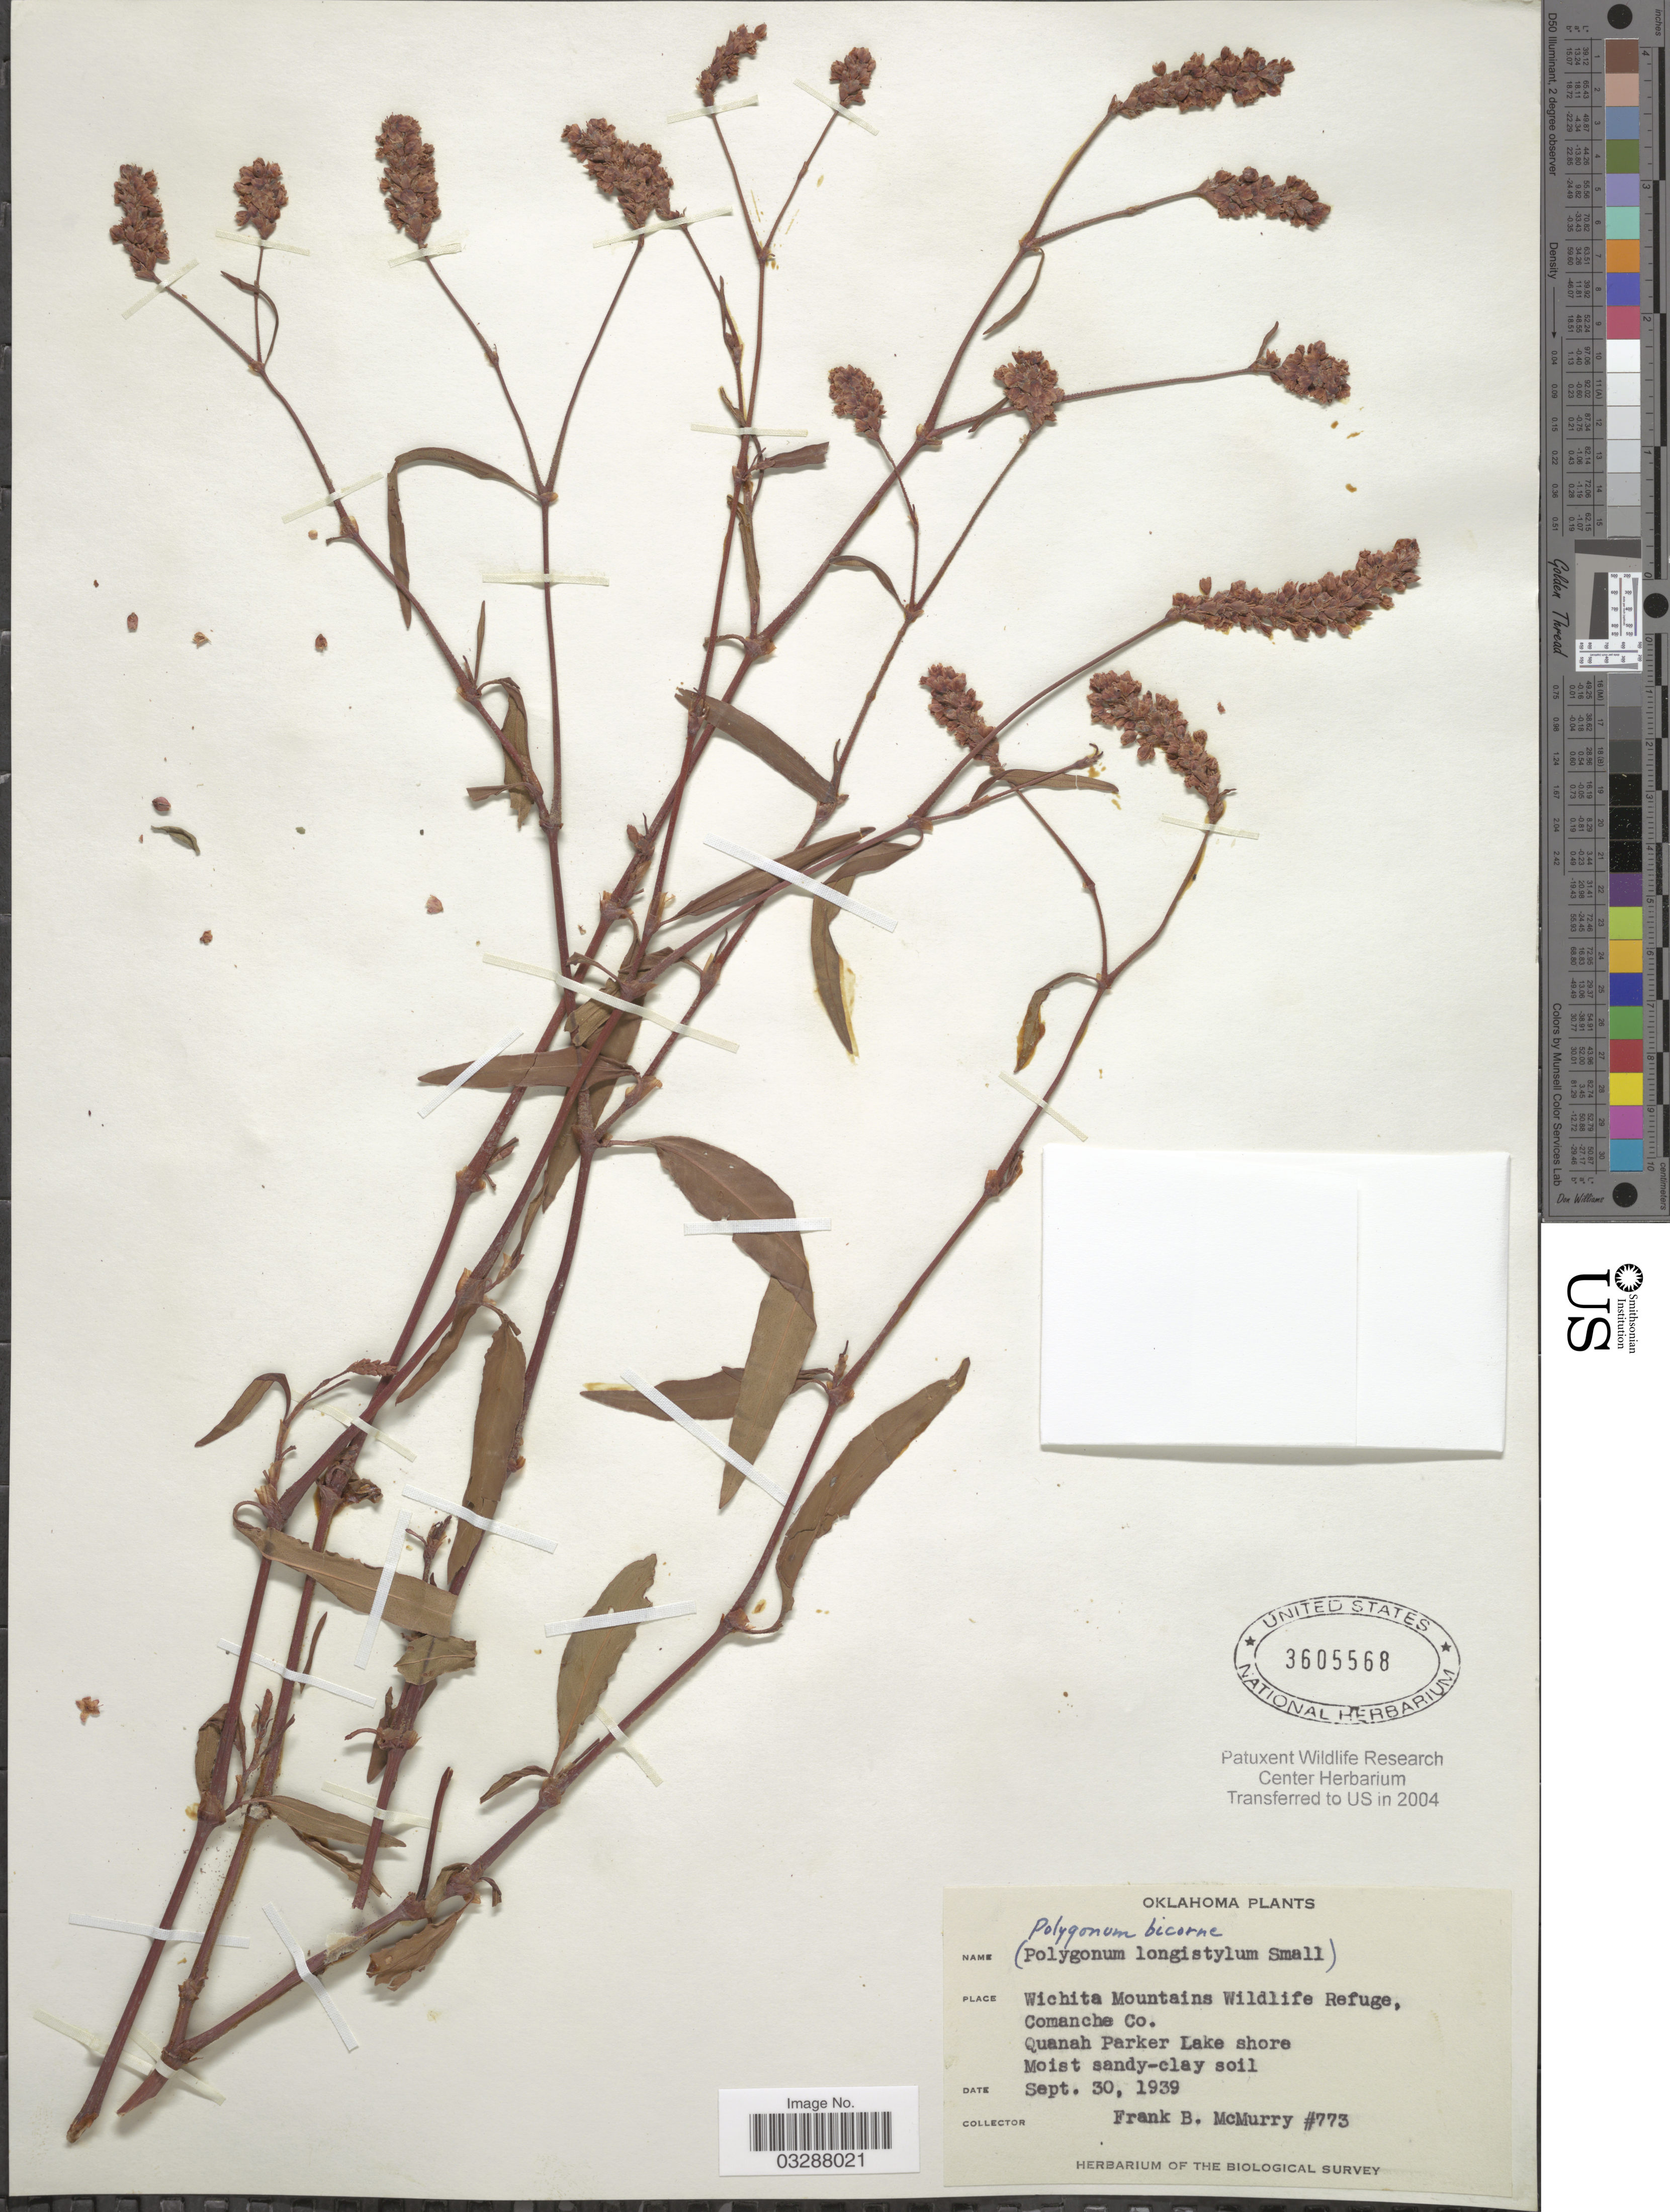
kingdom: Plantae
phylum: Tracheophyta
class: Magnoliopsida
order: Caryophyllales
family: Polygonaceae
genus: Persicaria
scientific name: Persicaria bicornis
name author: (Raf.) Nieuwl.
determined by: Atha, D. E.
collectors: F. B. McMurry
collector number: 773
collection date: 1939-09-30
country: United States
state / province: Oklahoma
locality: Wichita Mountains Wildlife Refuge, Comanche Co. Quanah Parker Lake shore.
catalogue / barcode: US 3605568